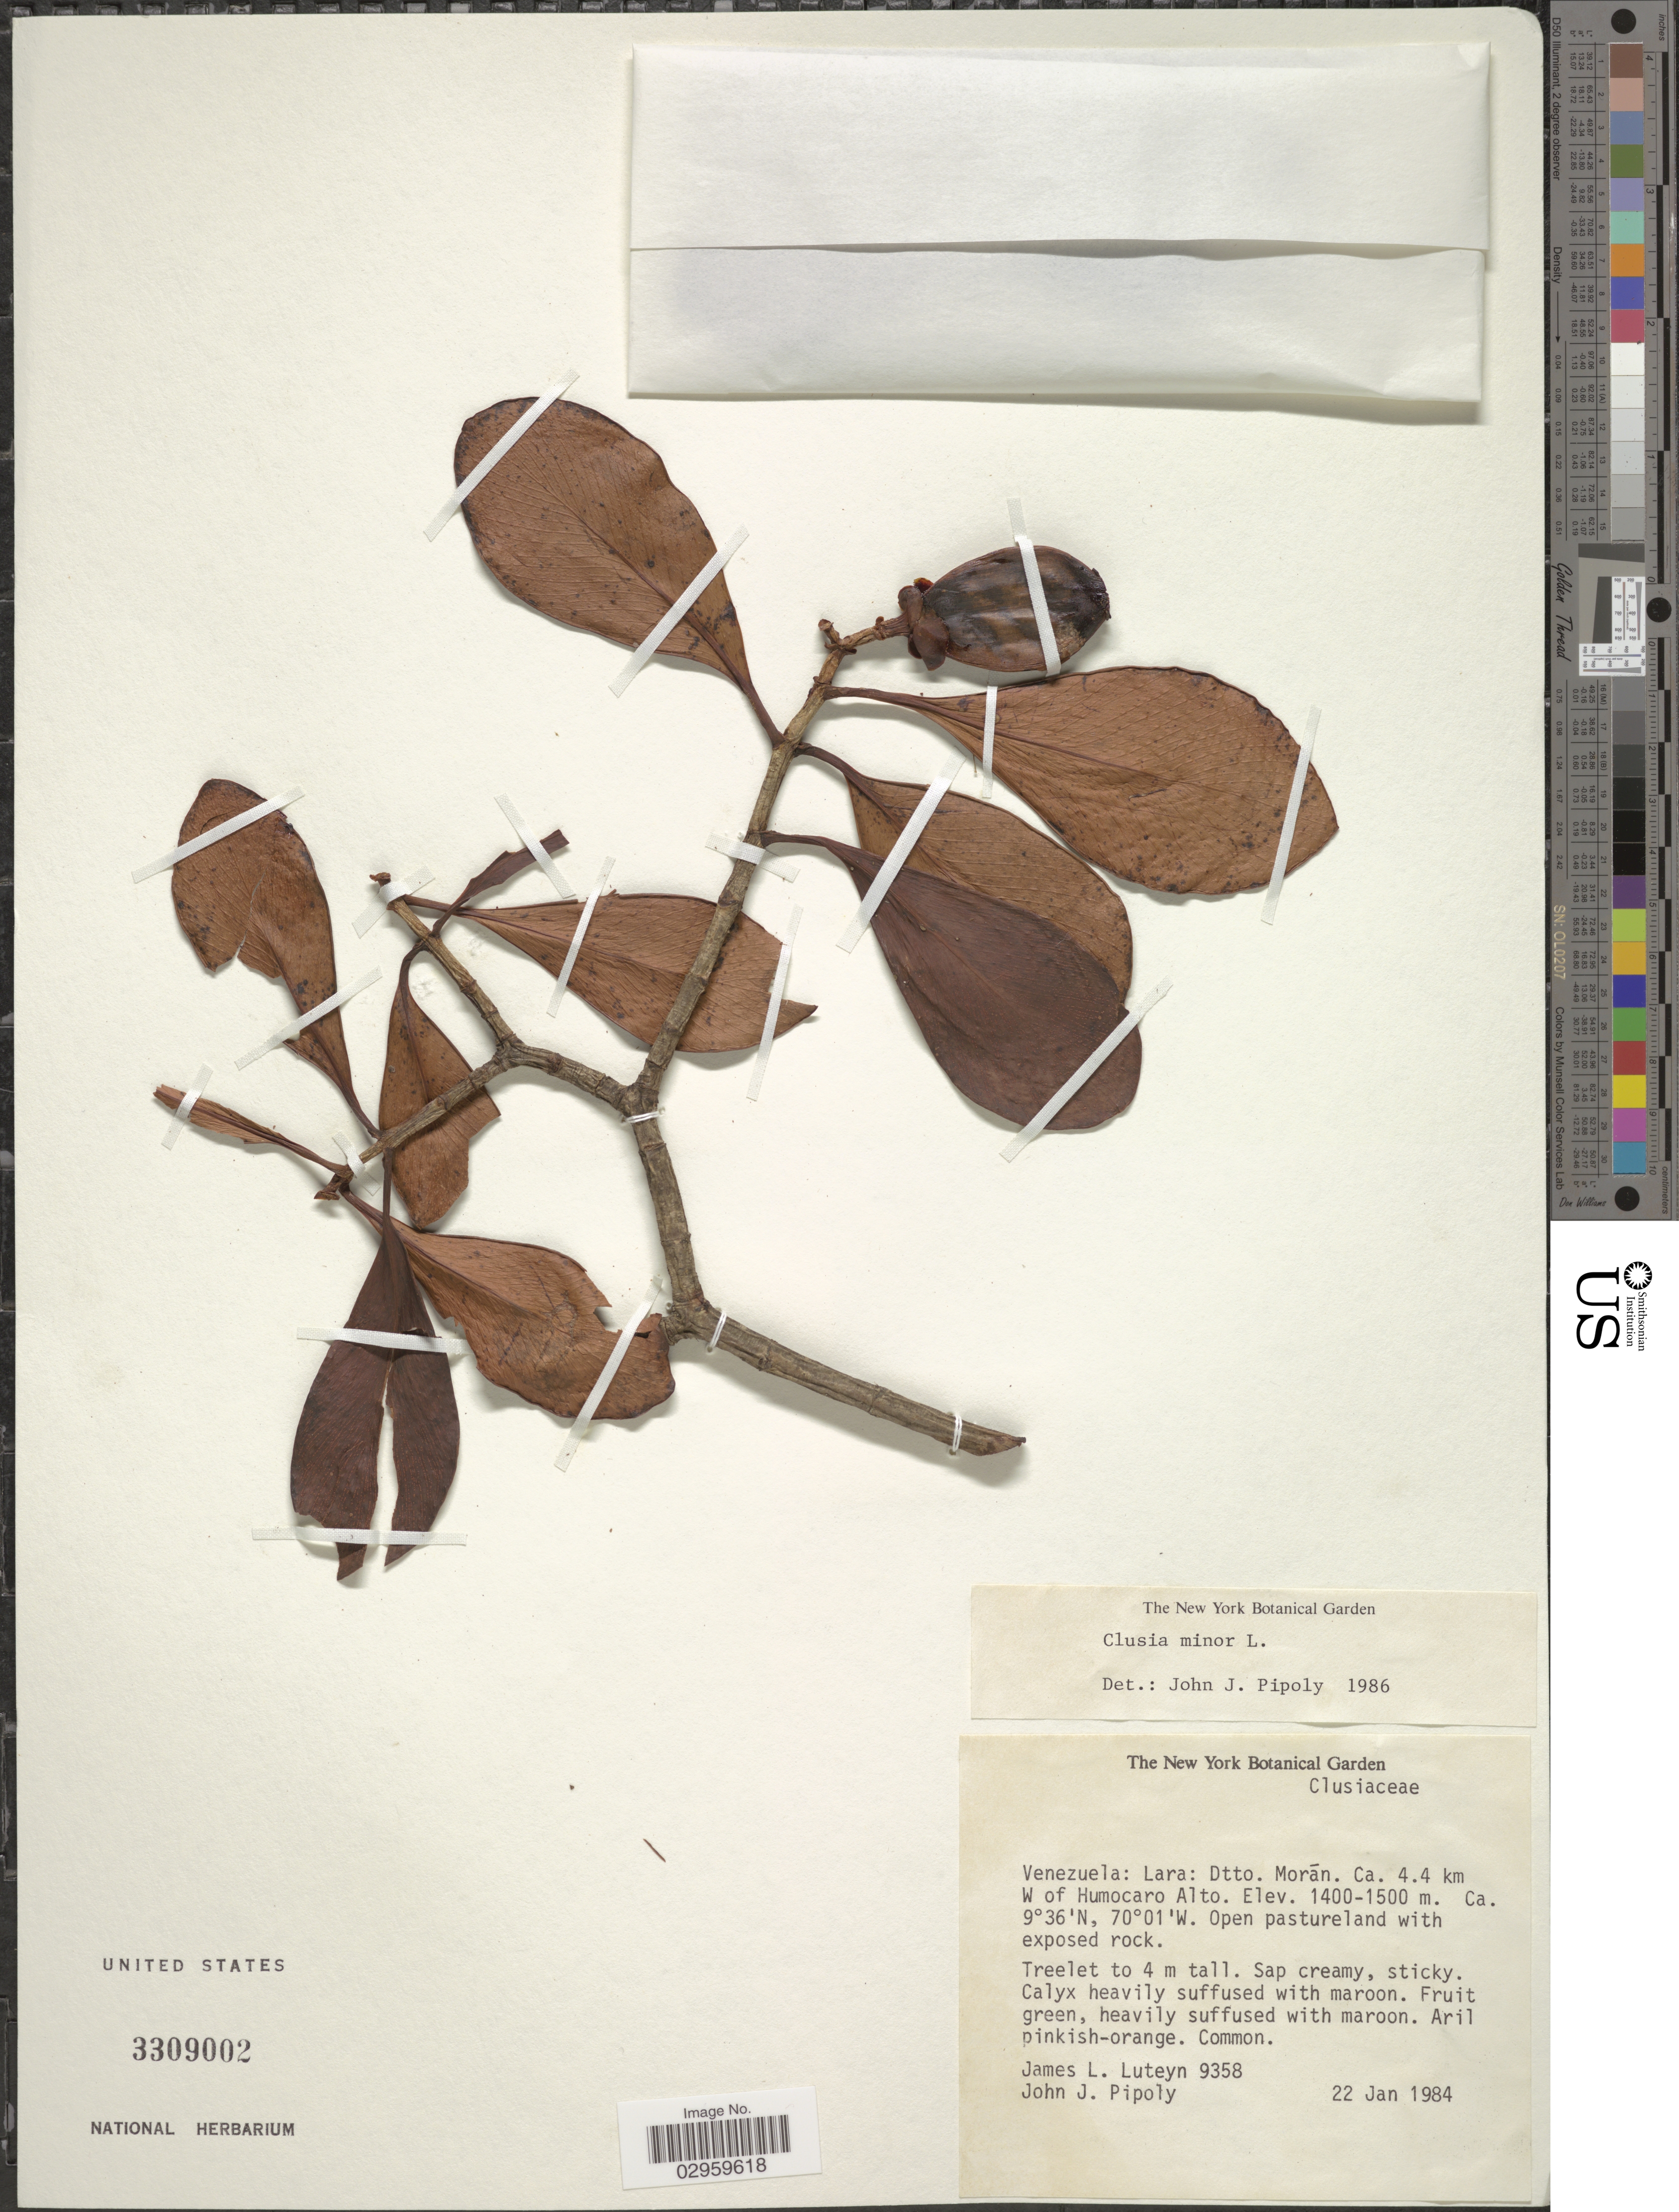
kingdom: Plantae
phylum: Tracheophyta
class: Magnoliopsida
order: Malpighiales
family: Clusiaceae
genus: Clusia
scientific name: Clusia minor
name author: L.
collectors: J. Luteyn & J. J. Pipoly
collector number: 9358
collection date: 1984-01-22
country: Venezuela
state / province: Lara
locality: Dtto. Morán. Ca. 4.4 km W of Humocaro Alto.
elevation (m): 1400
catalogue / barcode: US 3309002